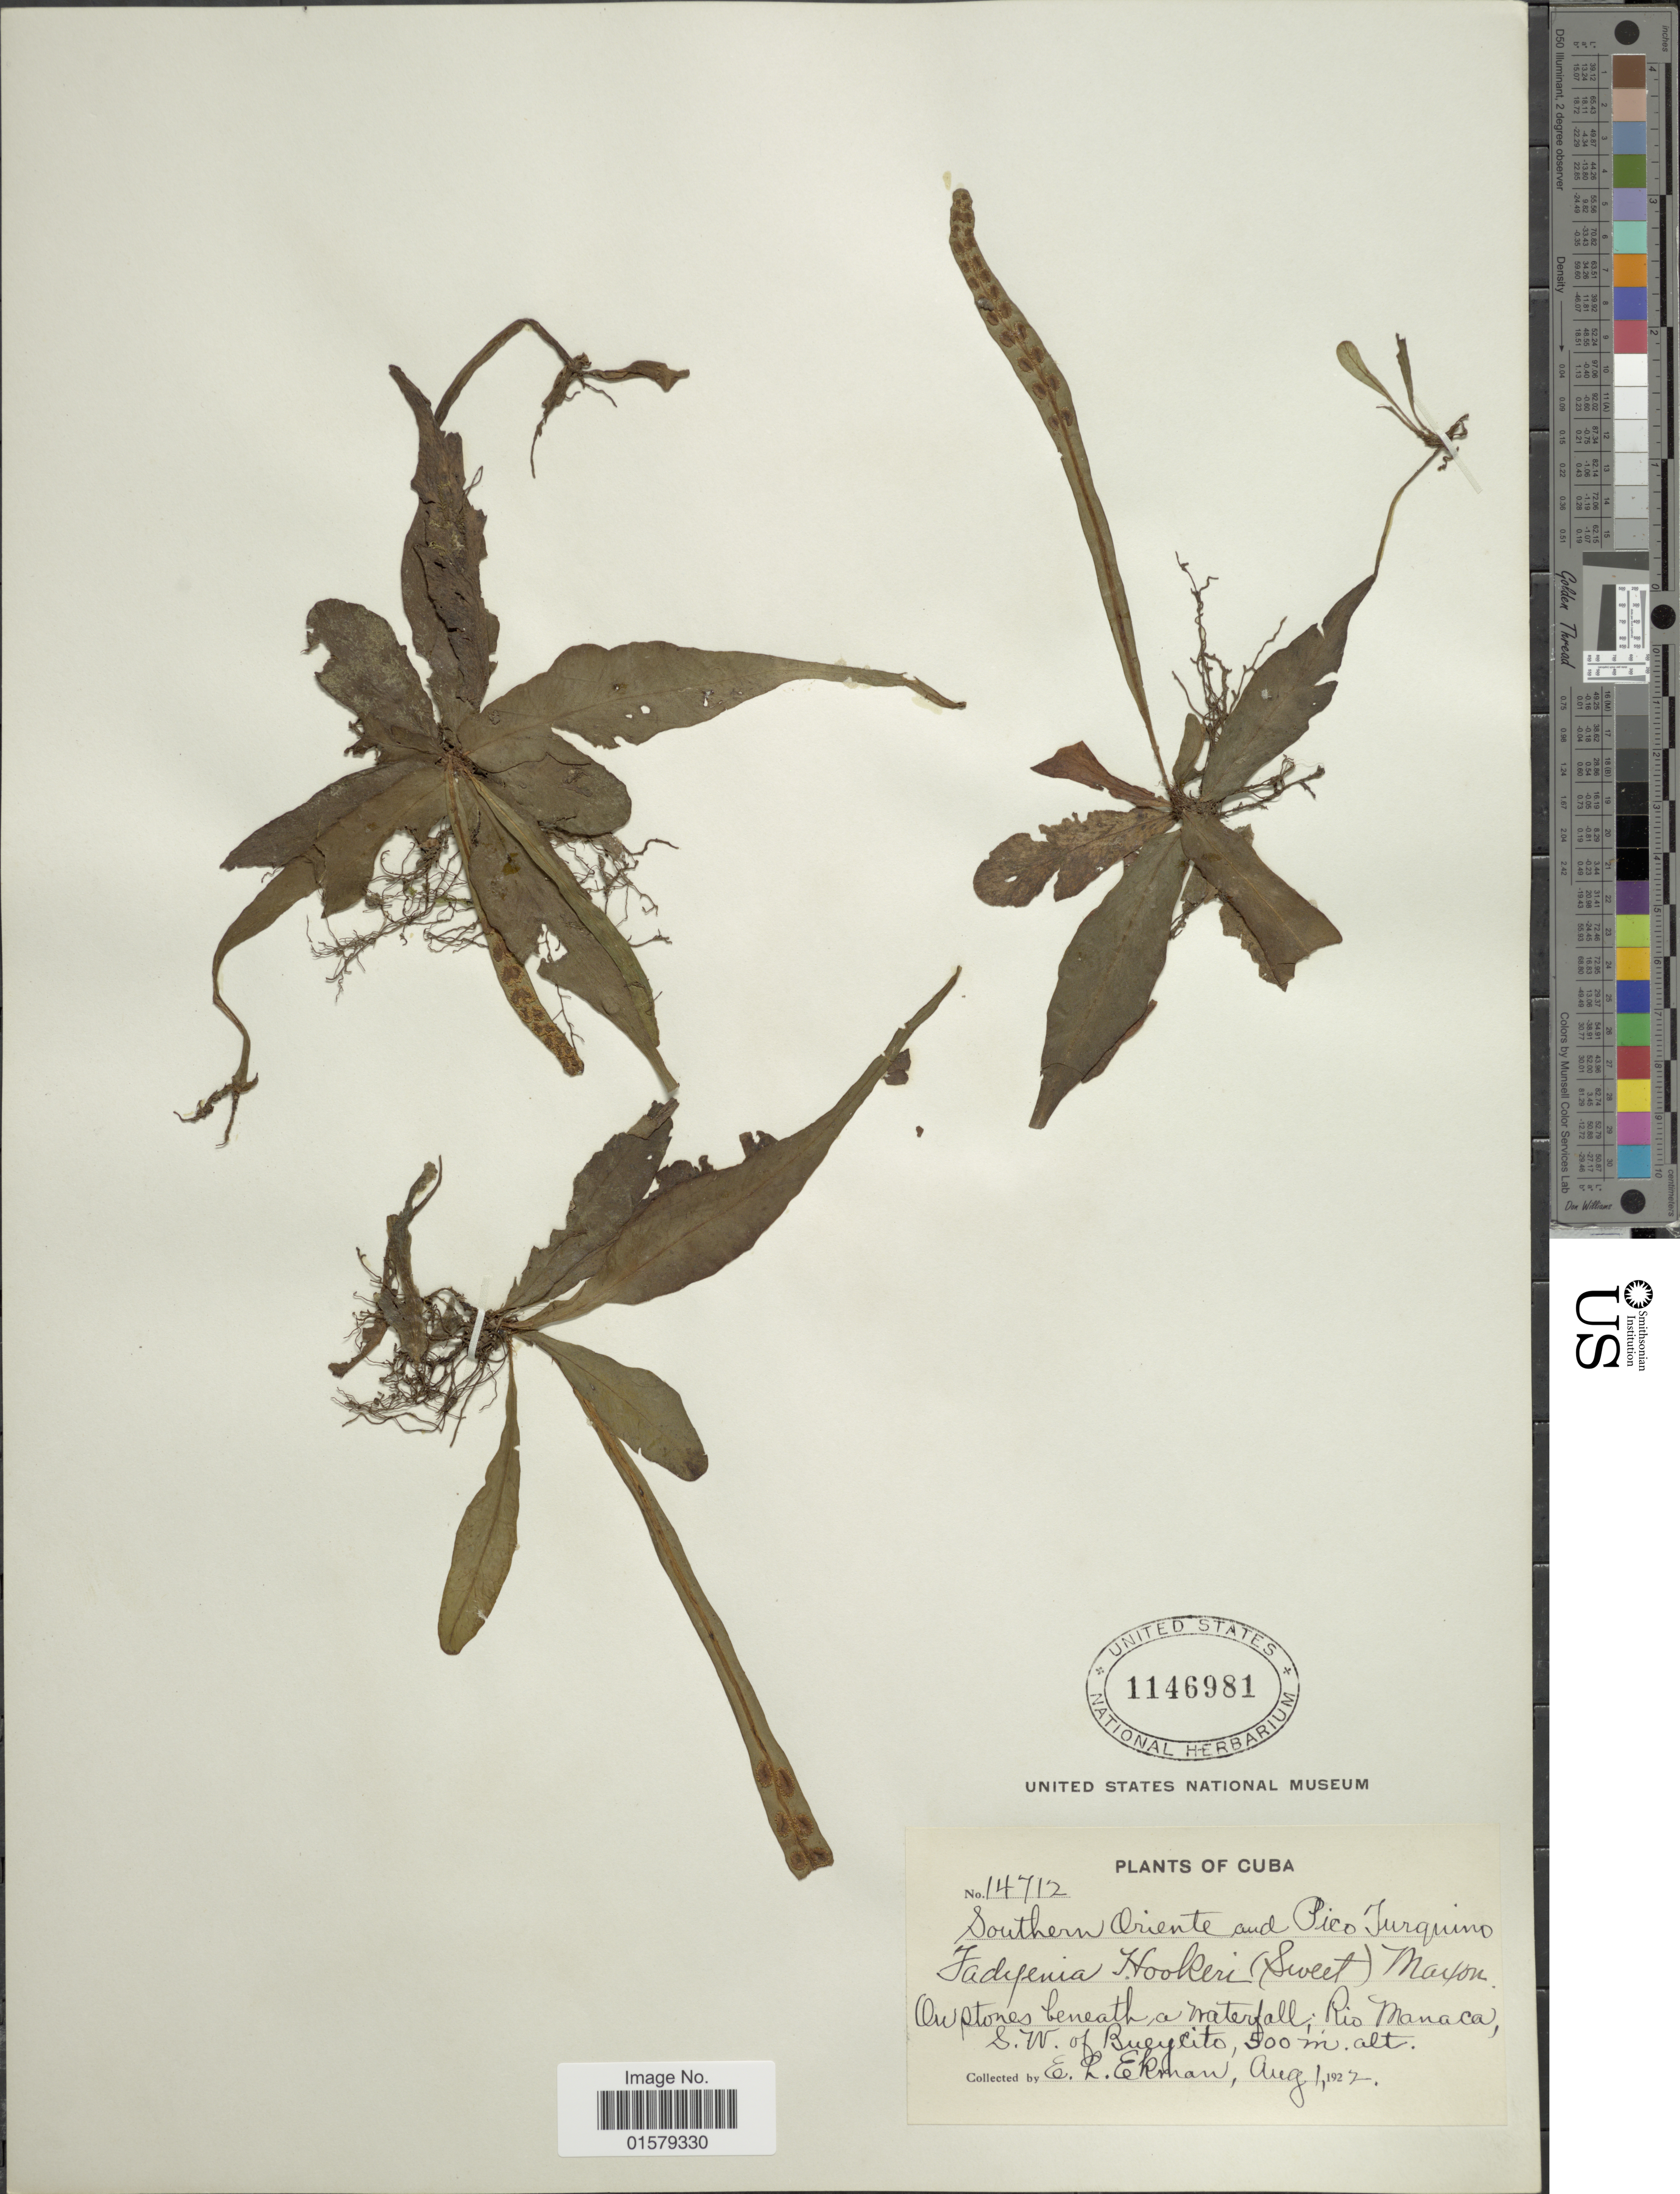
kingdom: Plantae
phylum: Tracheophyta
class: Polypodiopsida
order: Polypodiales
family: Tectariaceae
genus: Tectaria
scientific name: Tectaria hookeri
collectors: E. L. Ekman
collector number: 14712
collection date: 1922-08-01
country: Cuba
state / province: Oriente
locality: Southern Oriente and Rio Jurquino, on stones beneath a waterfall; Rio Manaca, S.W. of Bueycito.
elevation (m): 500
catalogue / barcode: US 1146981